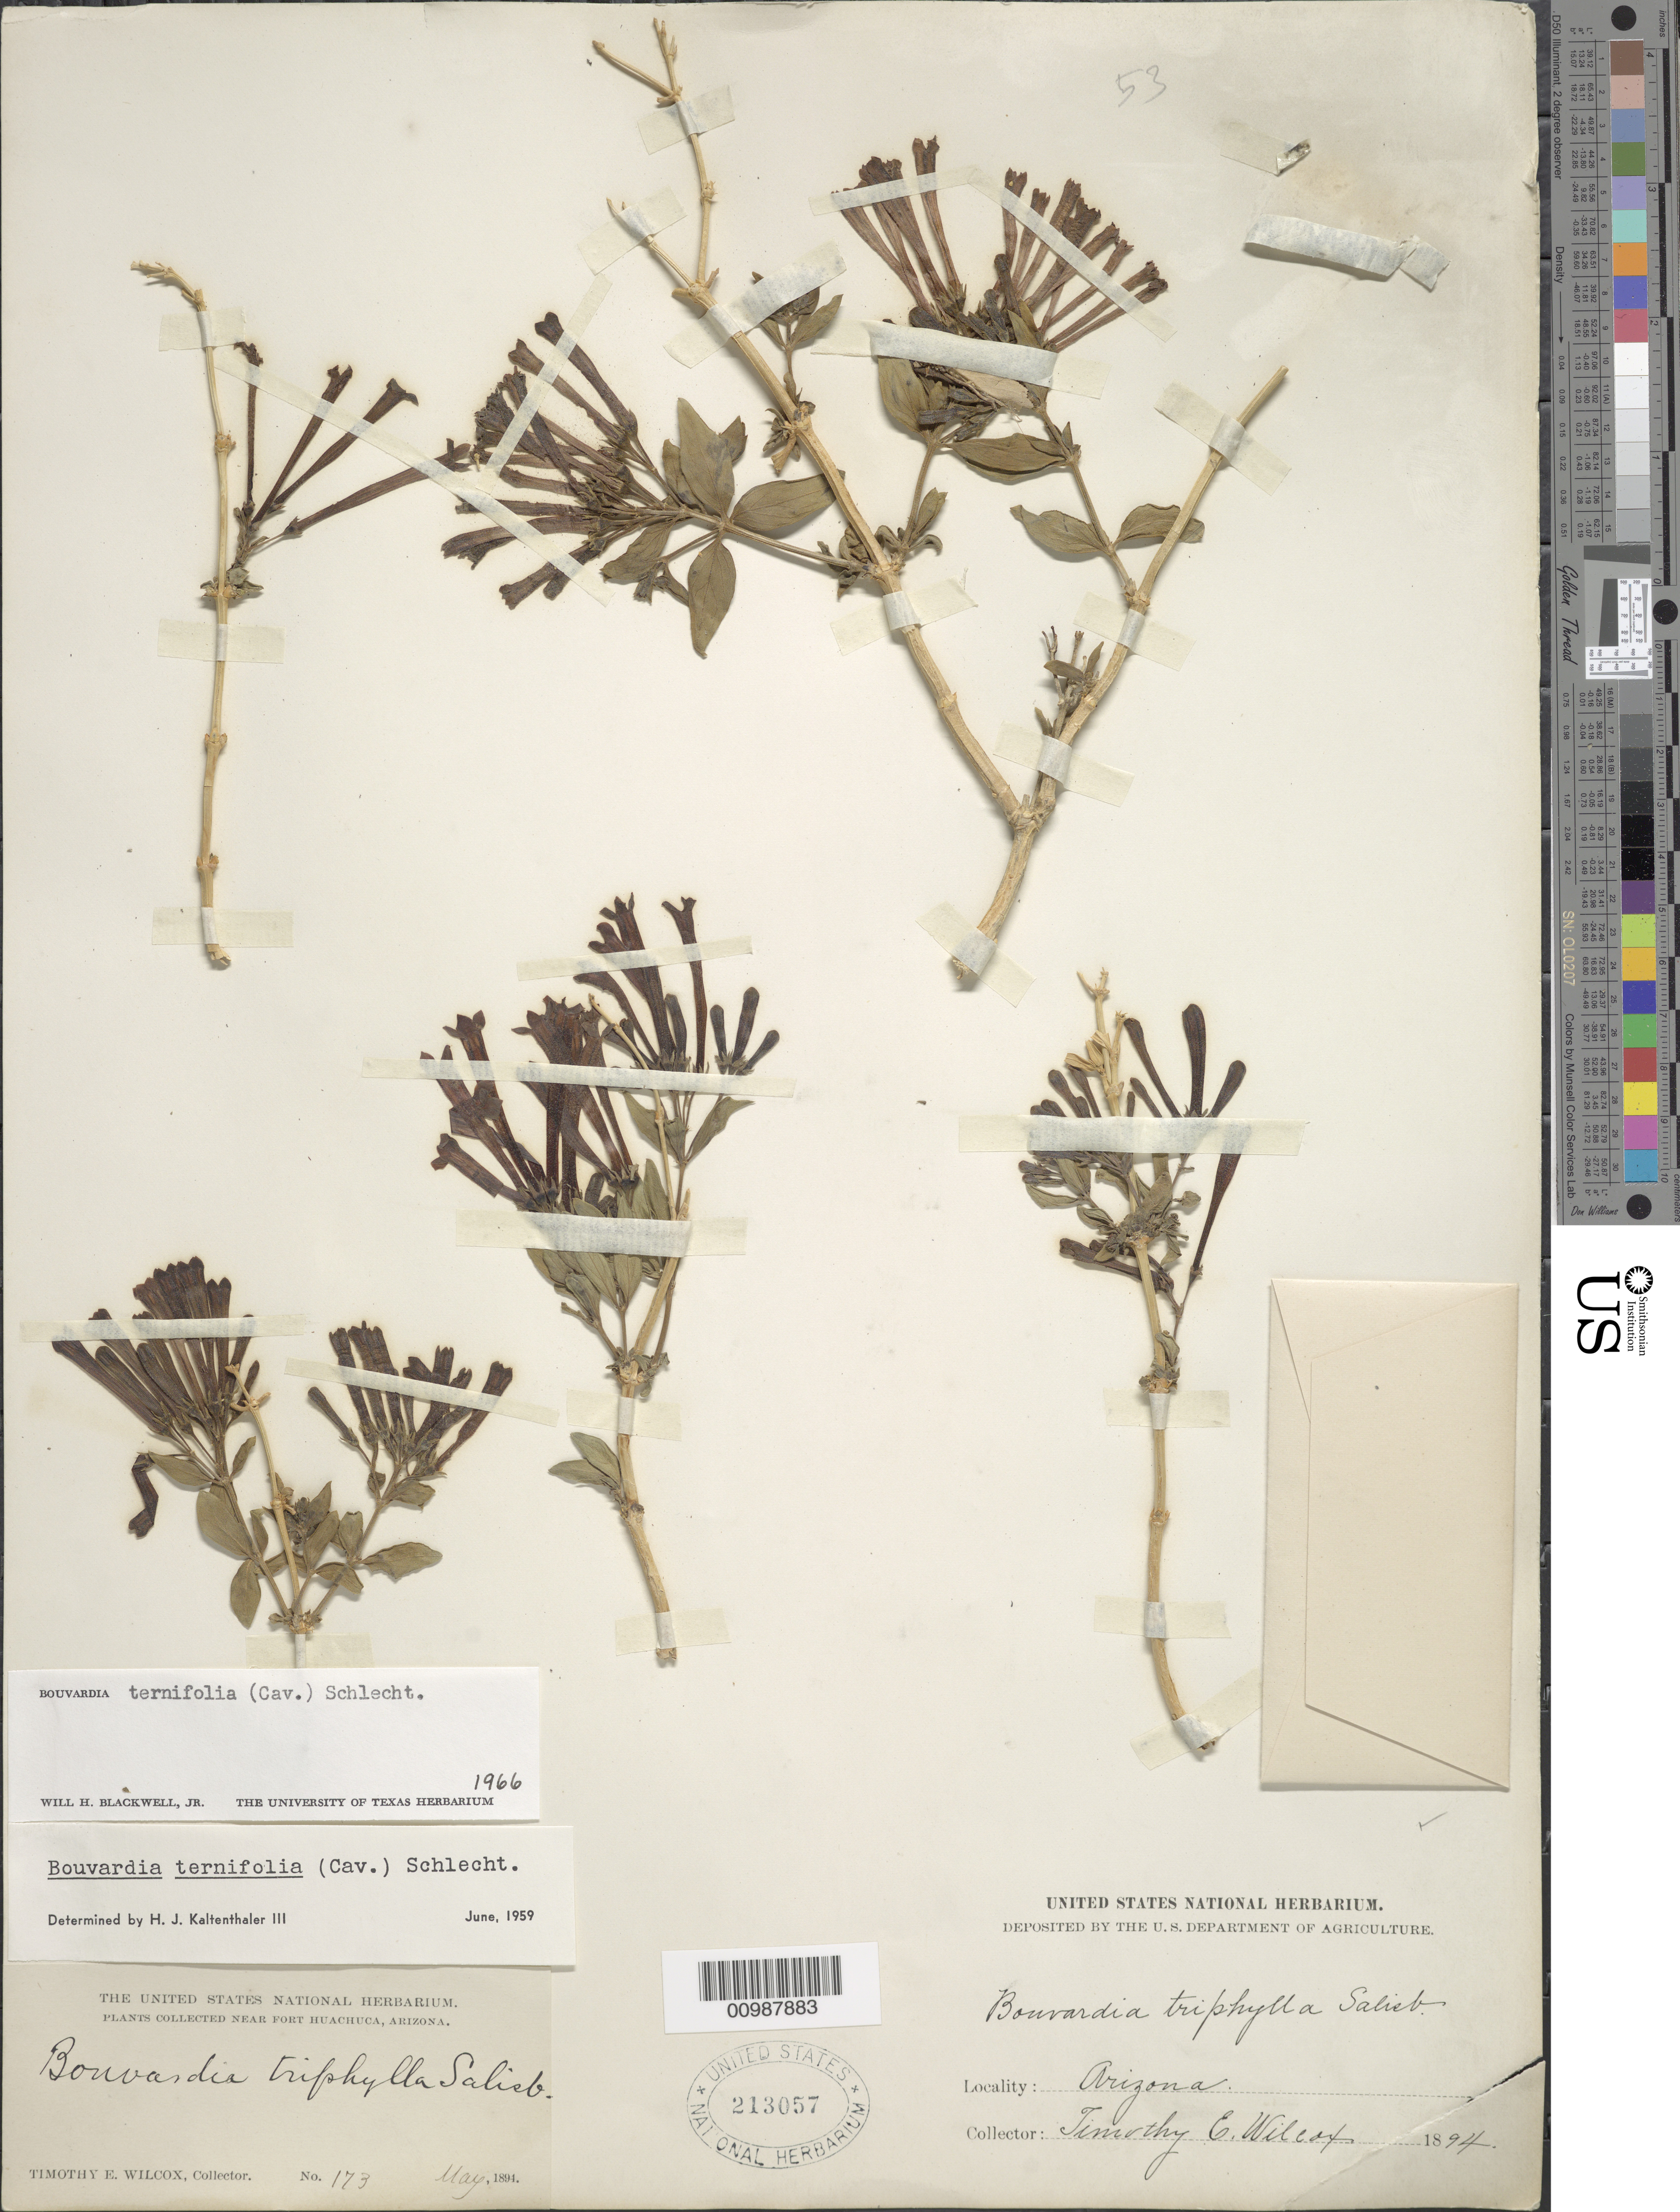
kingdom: Plantae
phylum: Tracheophyta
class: Magnoliopsida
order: Gentianales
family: Rubiaceae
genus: Bouvardia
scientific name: Bouvardia ternifolia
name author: (Cav.) Schltdl.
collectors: E. V. Wilcox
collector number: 173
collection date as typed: May 1894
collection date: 1894-05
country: United States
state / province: Arizona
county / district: Cochise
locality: Near Fort Huachuca.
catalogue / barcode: US 1894